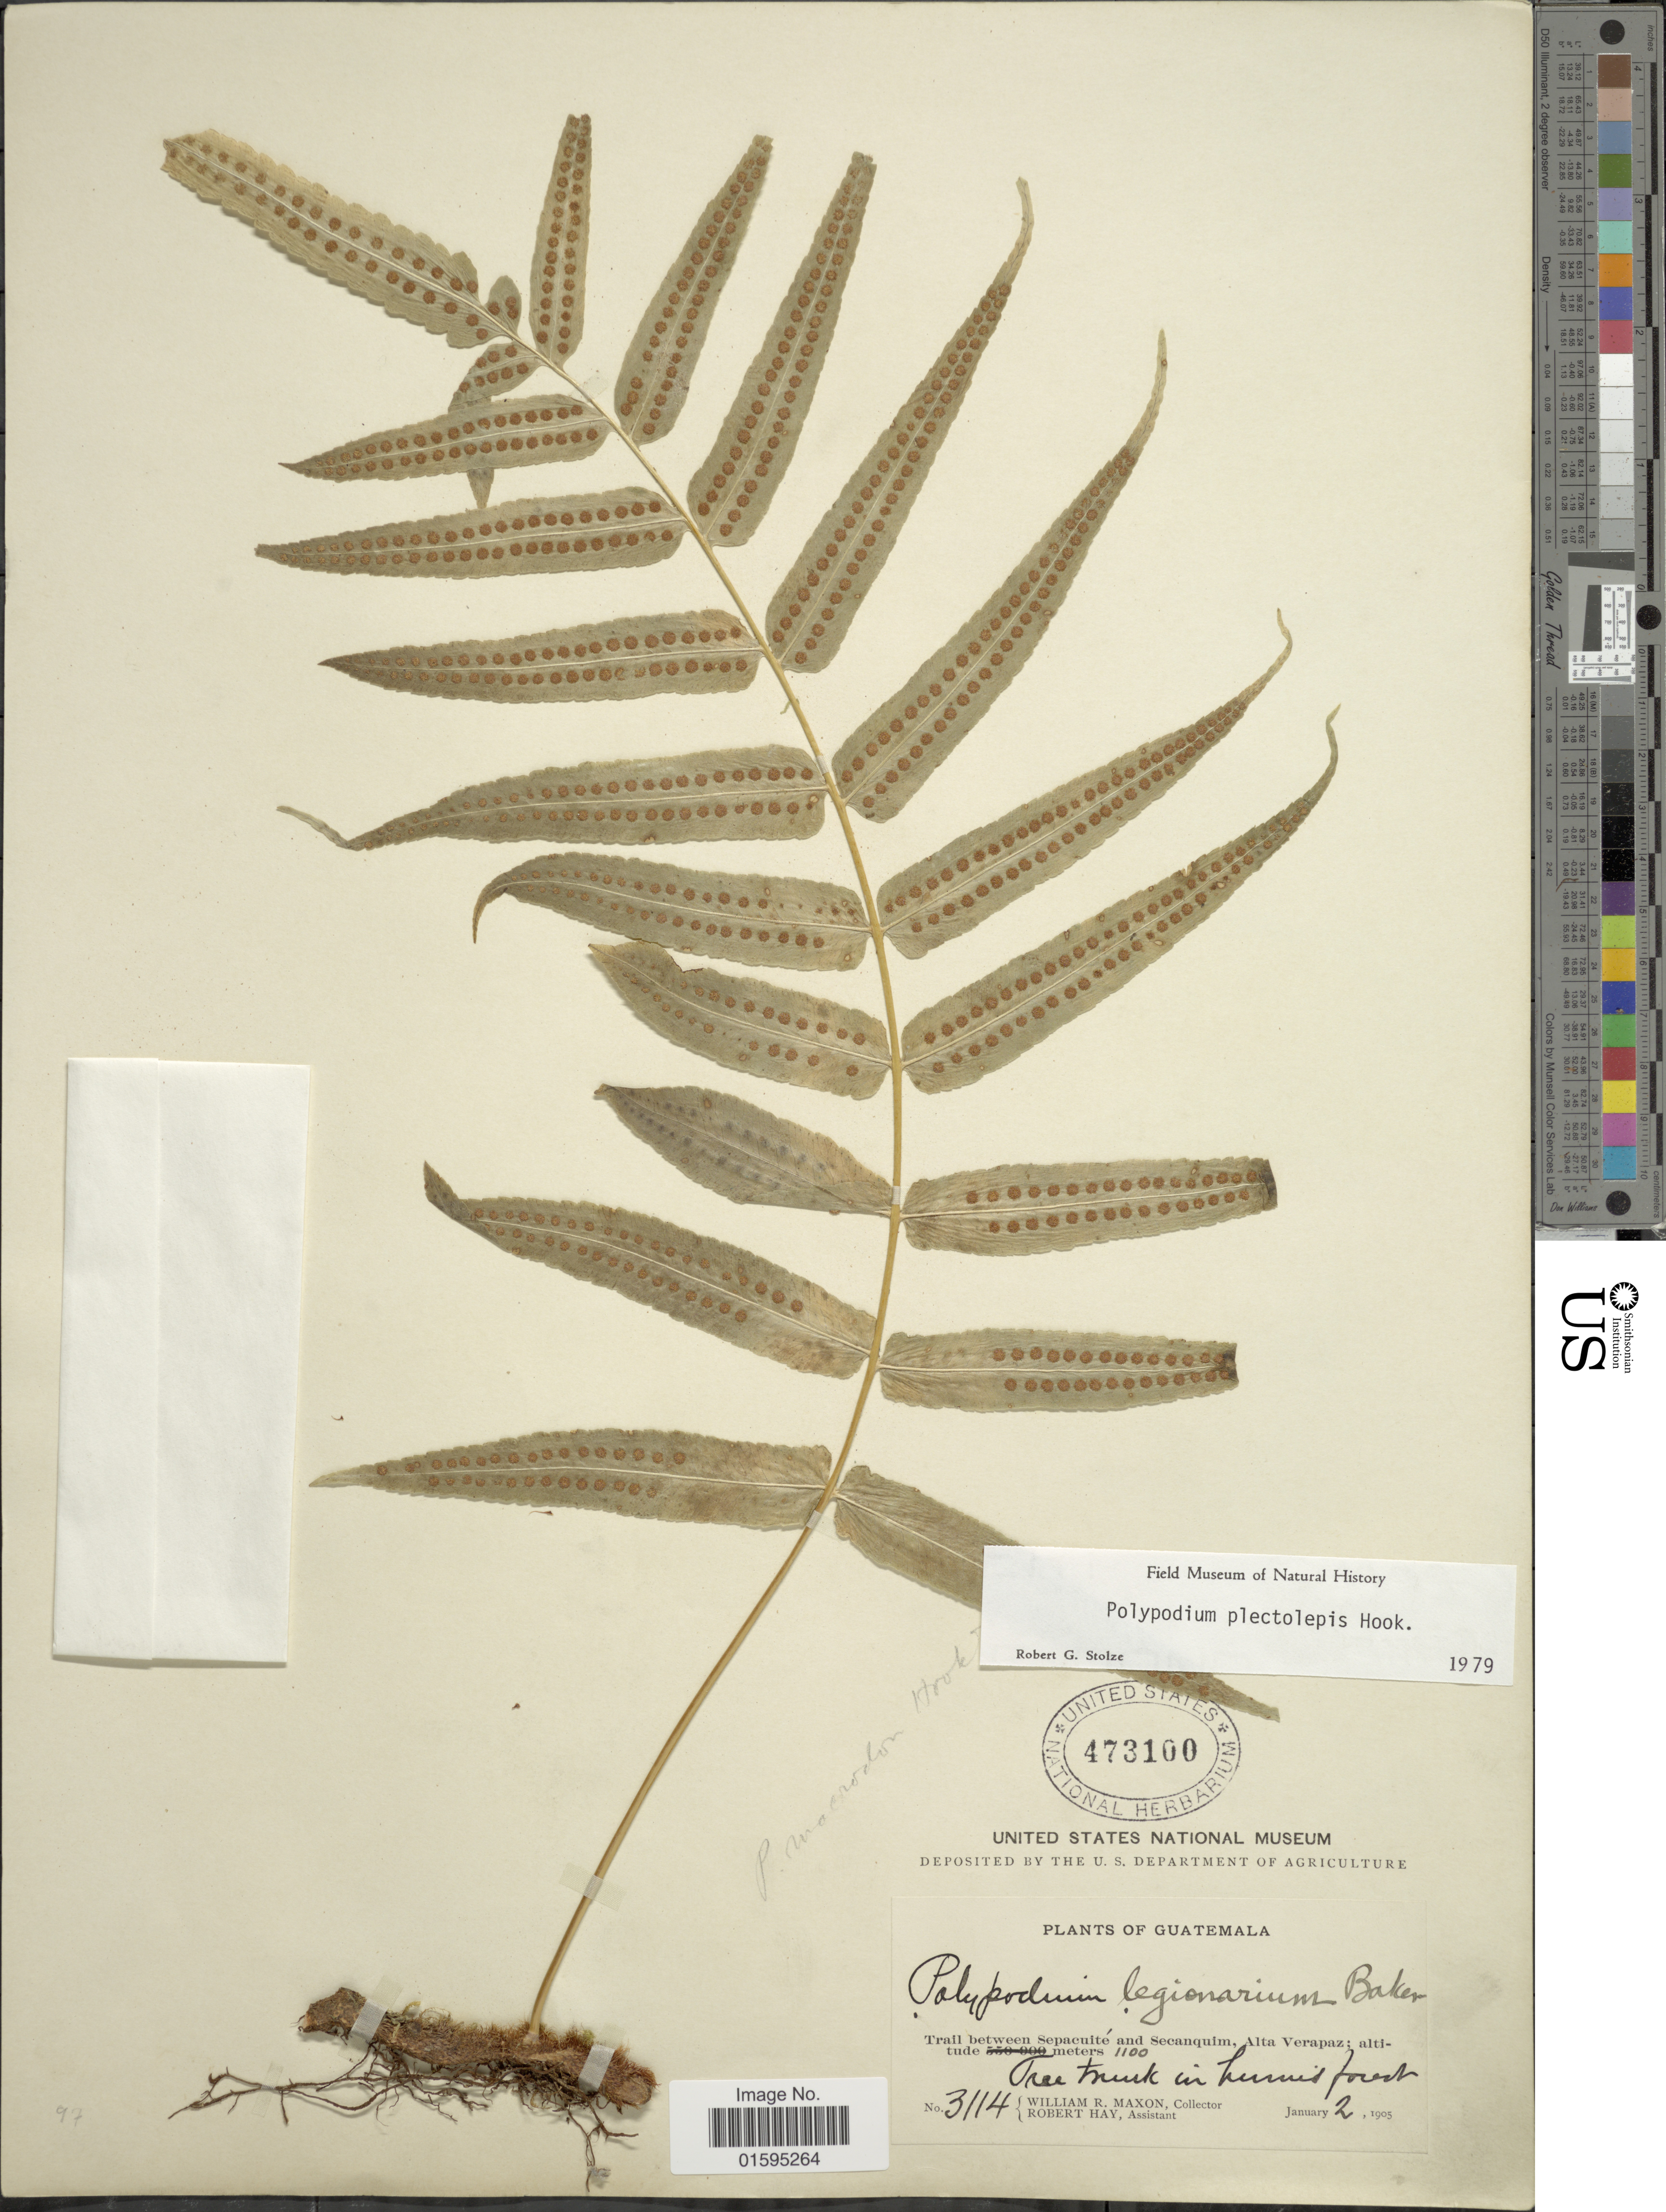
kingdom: Plantae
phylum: Tracheophyta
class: Polypodiopsida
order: Polypodiales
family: Polypodiaceae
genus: Polypodium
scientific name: Polypodium plectolepis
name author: (Fée) Hook.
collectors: W. R. Maxon & R. H. Hay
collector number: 3114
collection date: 1905-01-02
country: Guatemala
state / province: Alta Verapaz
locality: Trail between Sepacuité and Secanquim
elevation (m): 1100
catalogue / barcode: US 473100